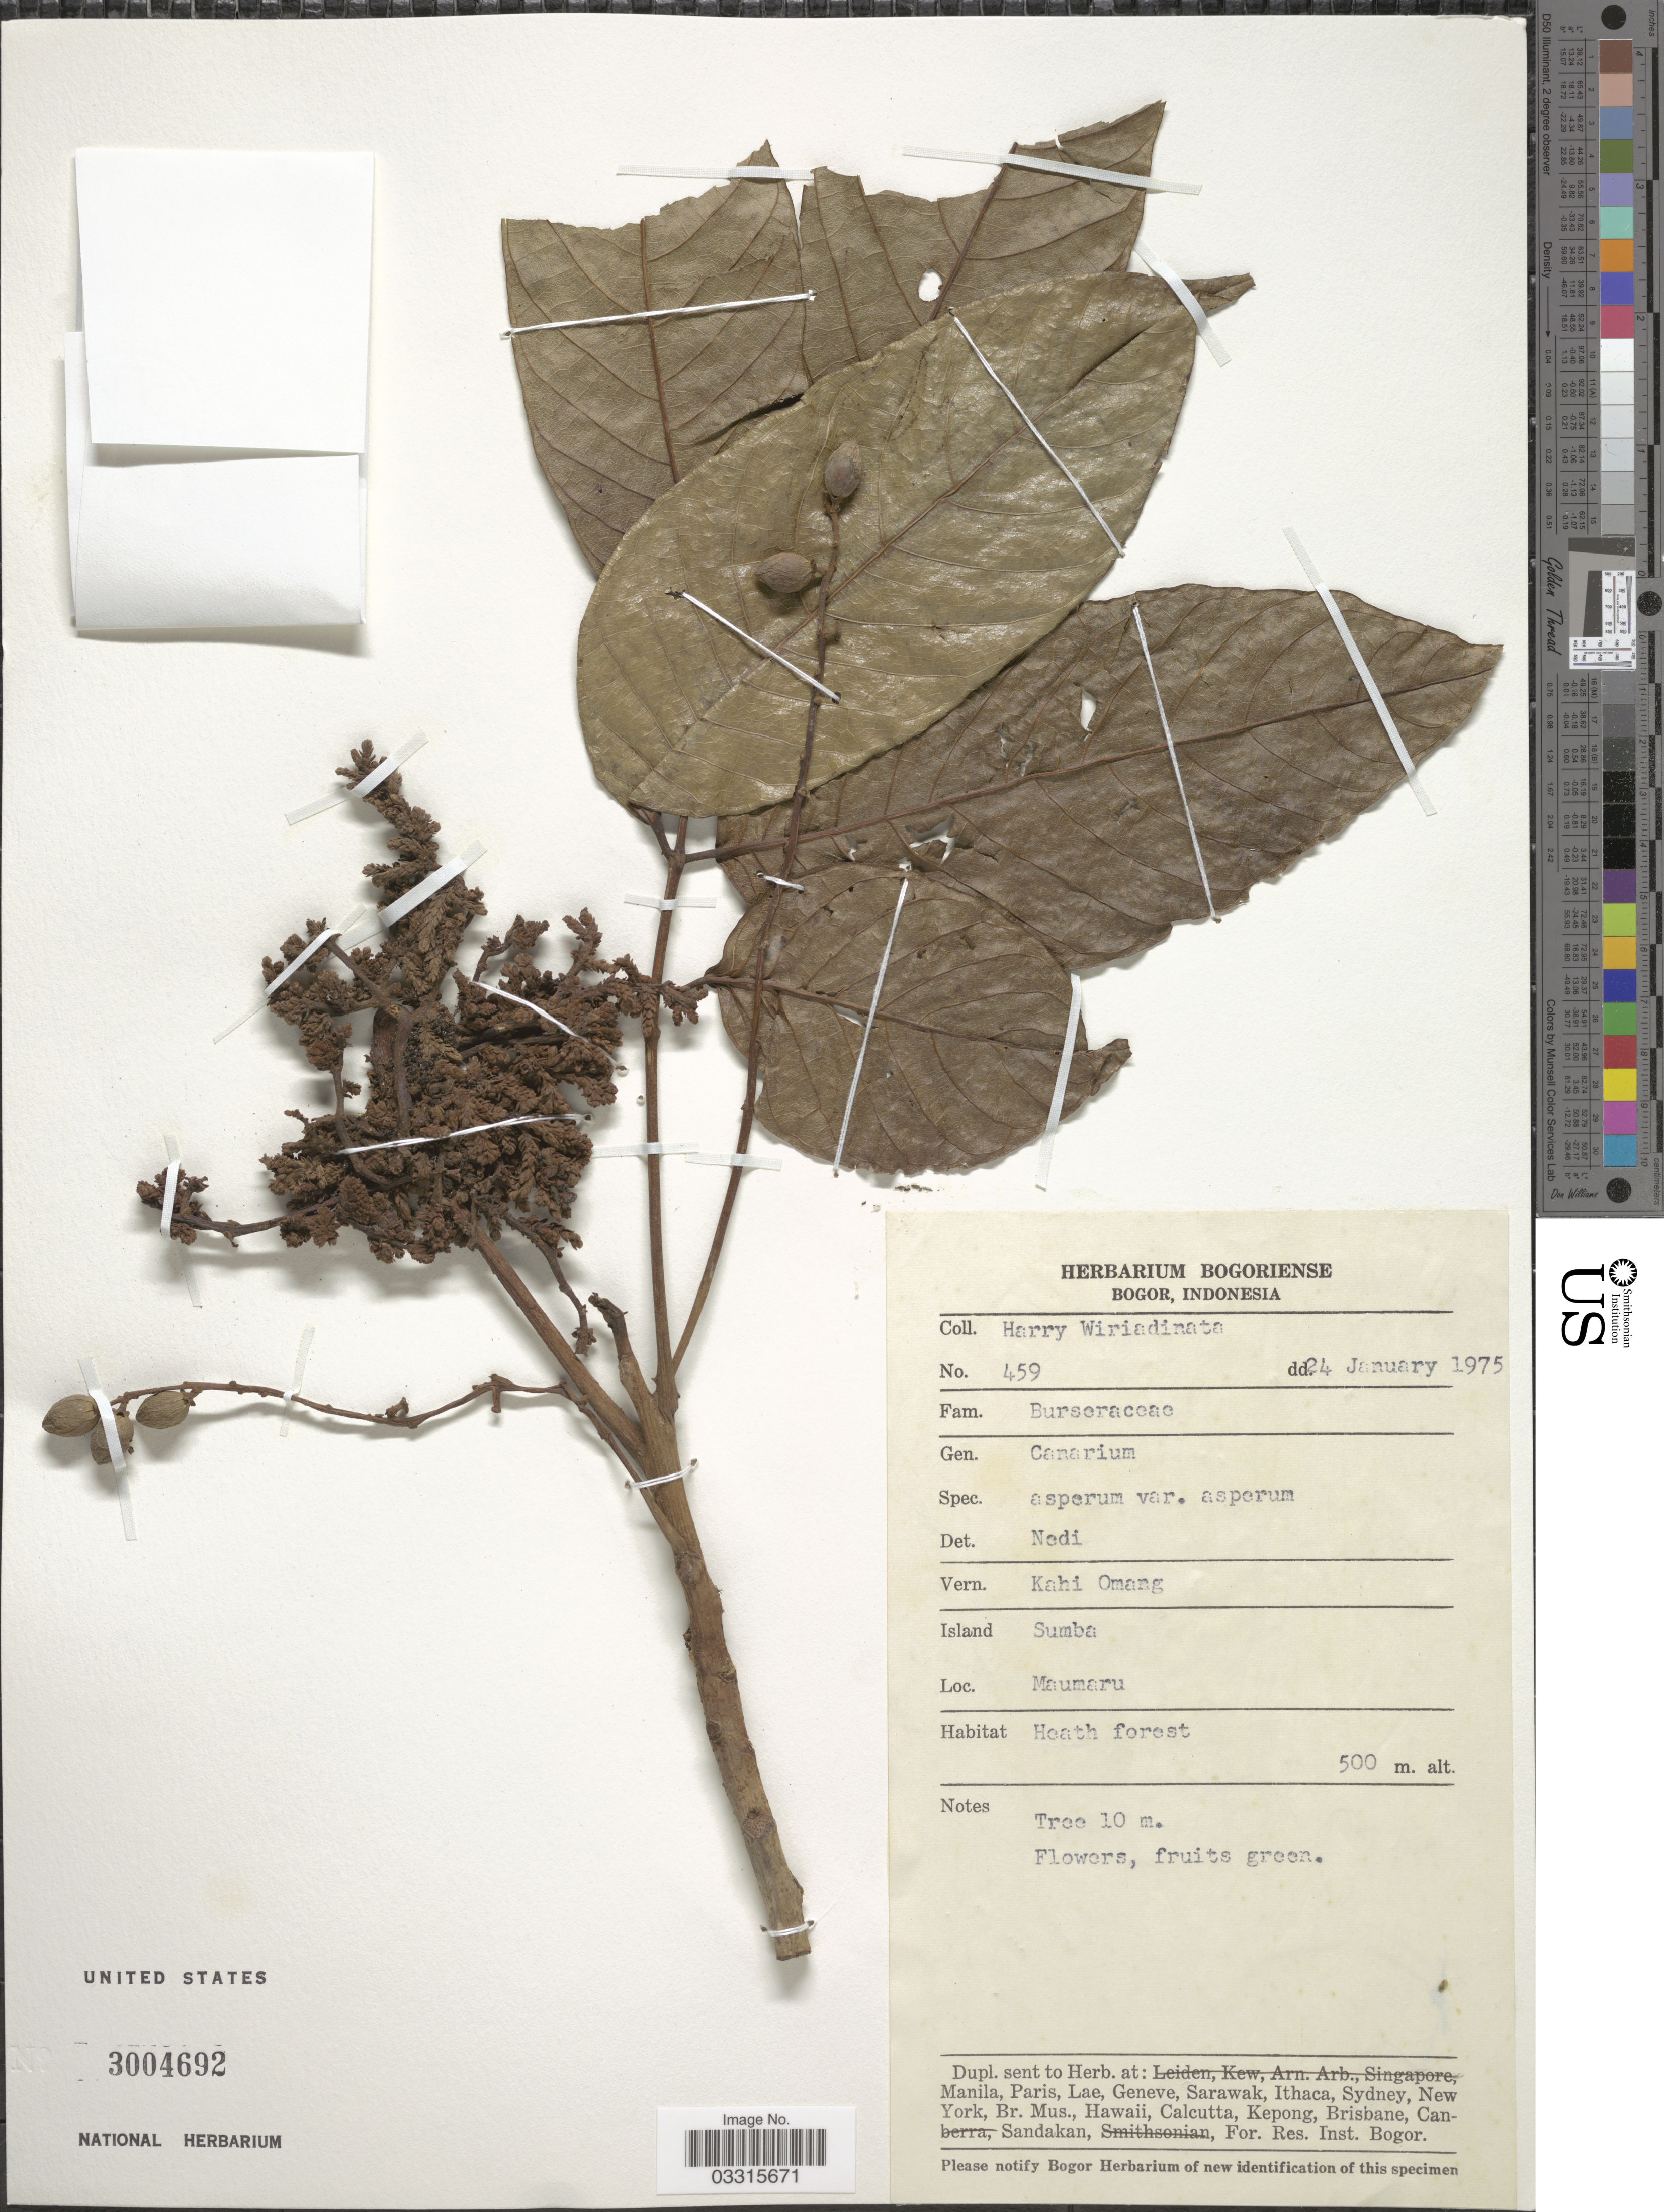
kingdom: Plantae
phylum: Tracheophyta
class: Magnoliopsida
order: Sapindales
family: Burseraceae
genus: Canarium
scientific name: Canarium asperum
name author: Benth.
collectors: H. Wiriadinata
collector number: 459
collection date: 1975-01-24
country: Indonesia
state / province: Nusa Tenggara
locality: Island Sumba. Maumaru.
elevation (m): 500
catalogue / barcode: US 3004692